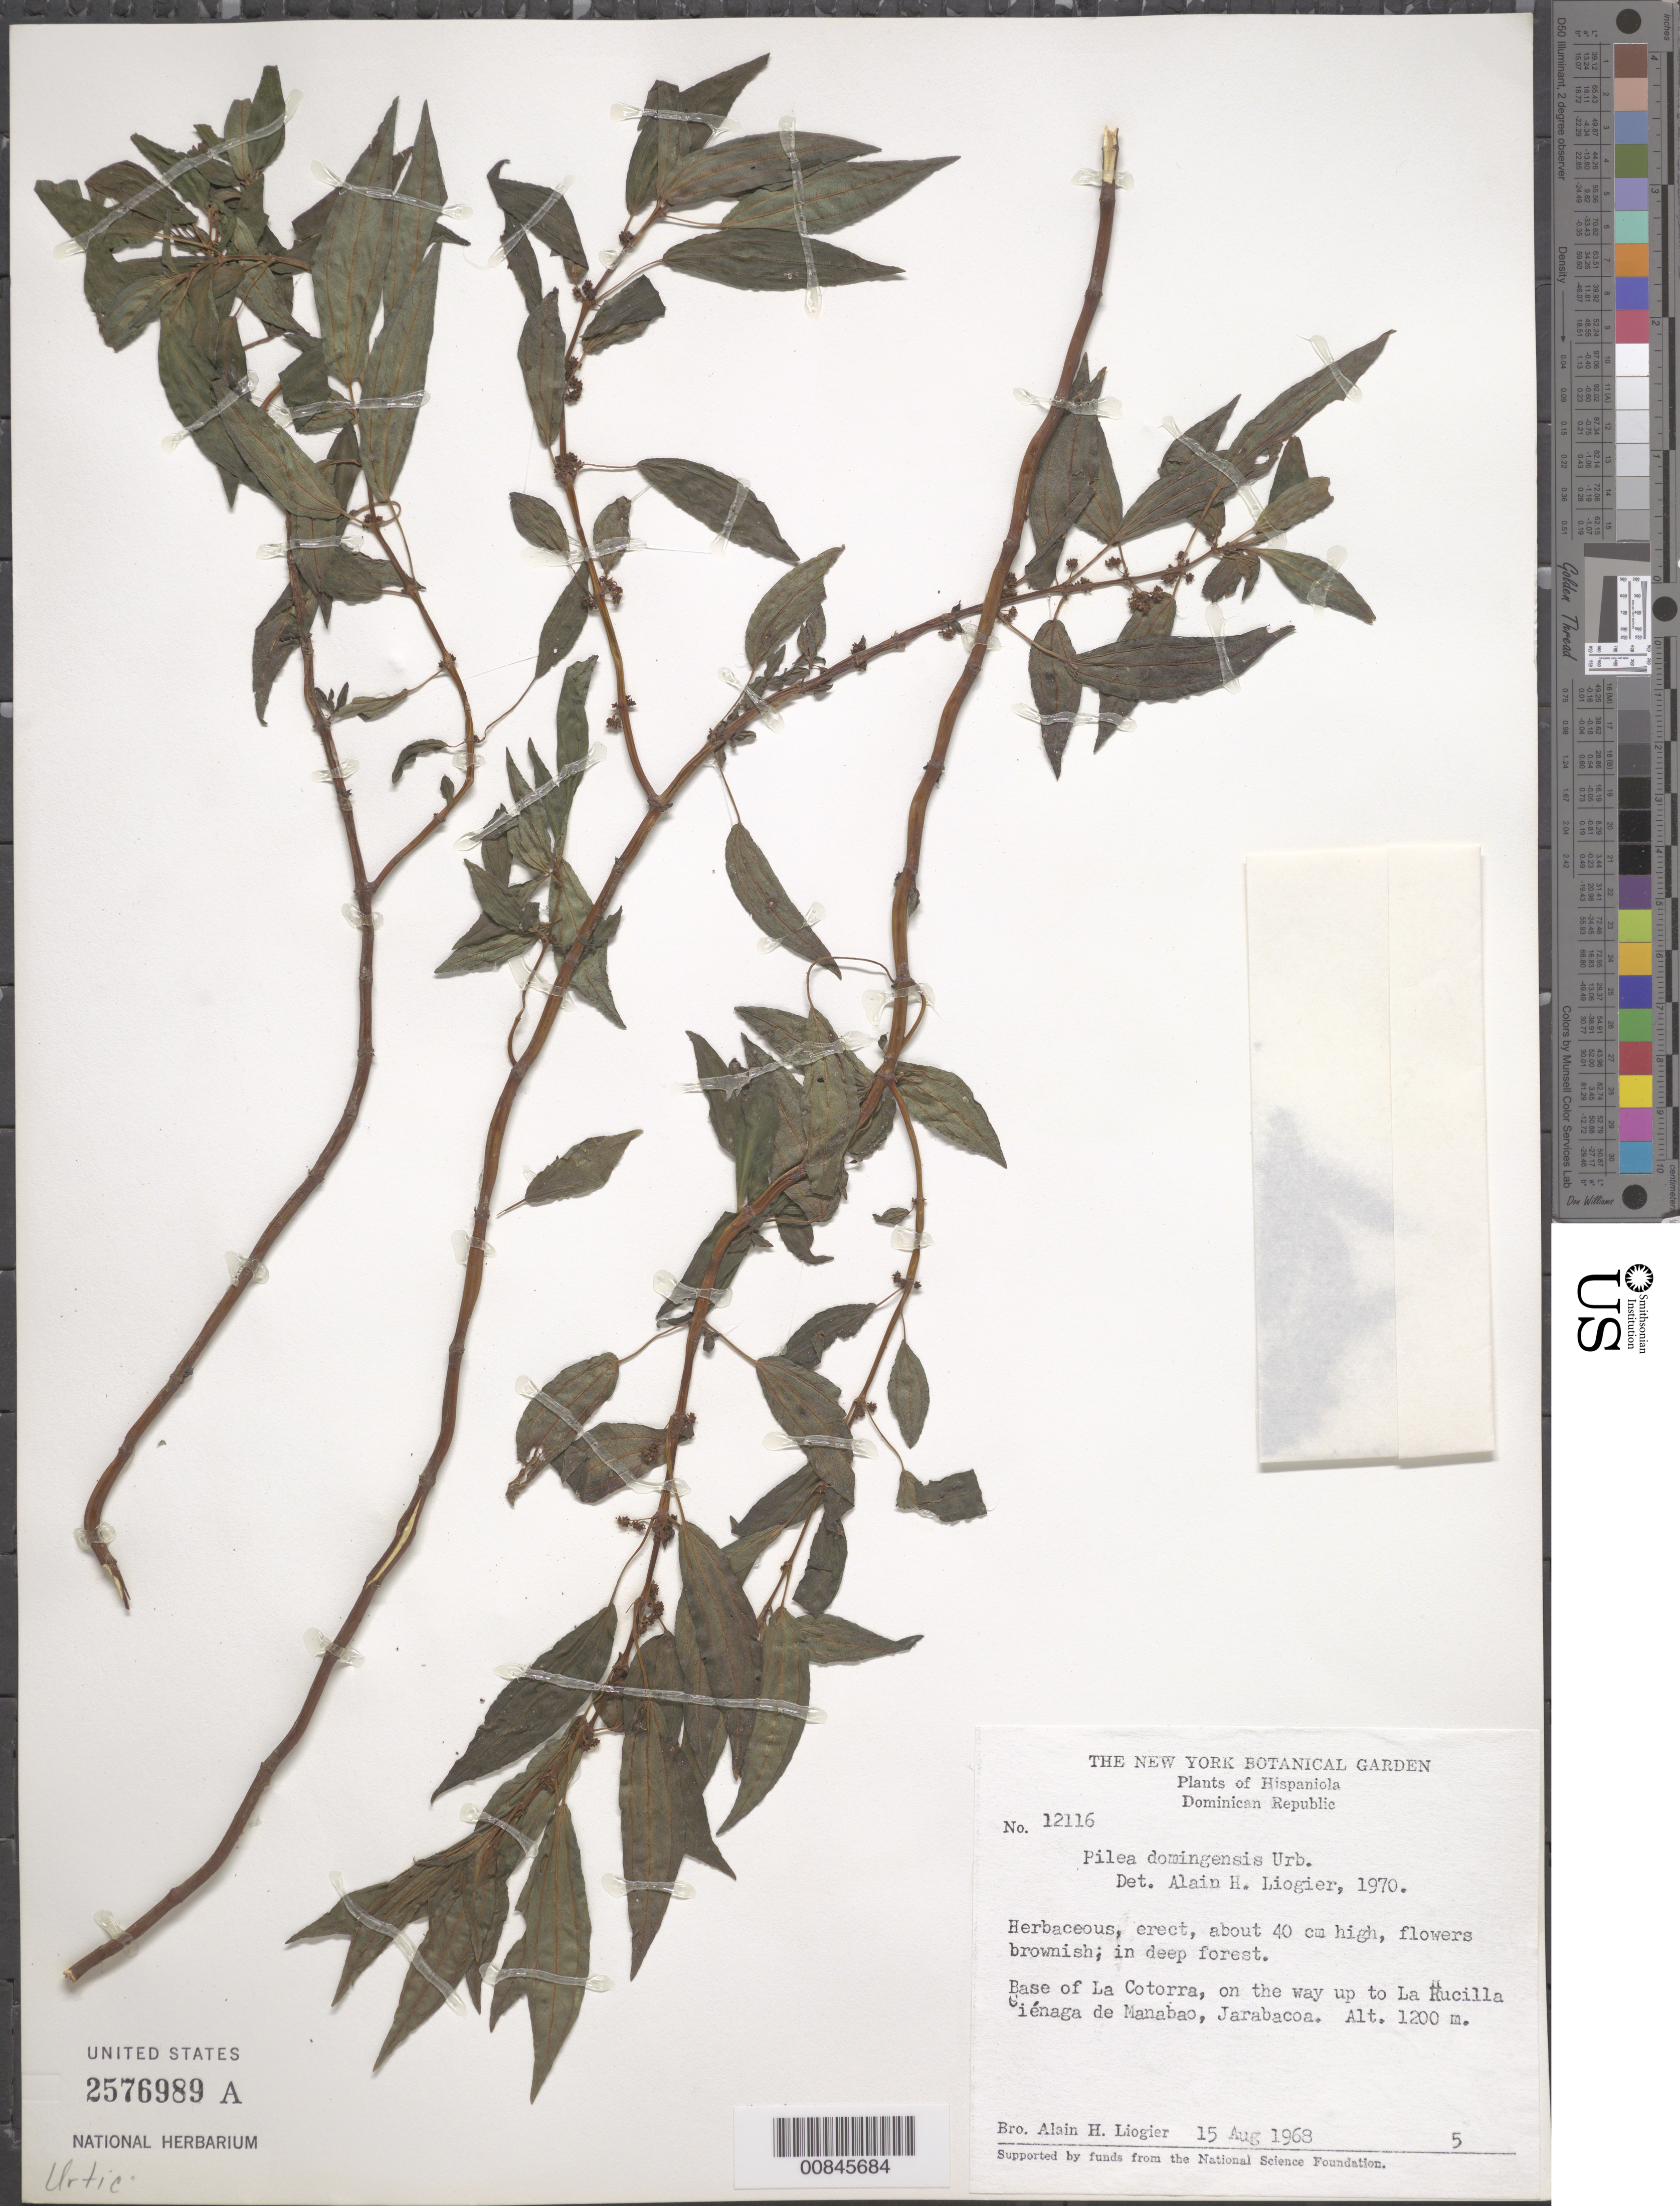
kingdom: Plantae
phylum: Tracheophyta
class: Magnoliopsida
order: Rosales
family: Urticaceae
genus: Pilea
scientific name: Pilea domingensis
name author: Urb.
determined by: Liogier, Alain H.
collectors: A. H. Liogier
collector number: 12116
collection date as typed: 15 Aug 1968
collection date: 1968-08-15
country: Dominican Republic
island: Hispaniola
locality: Base of La Cotorra, on the way to La Rucilla, Ciénaga de Manabao, Jarabacoa.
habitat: In deep forest.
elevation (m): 1200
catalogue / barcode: US 2576989A